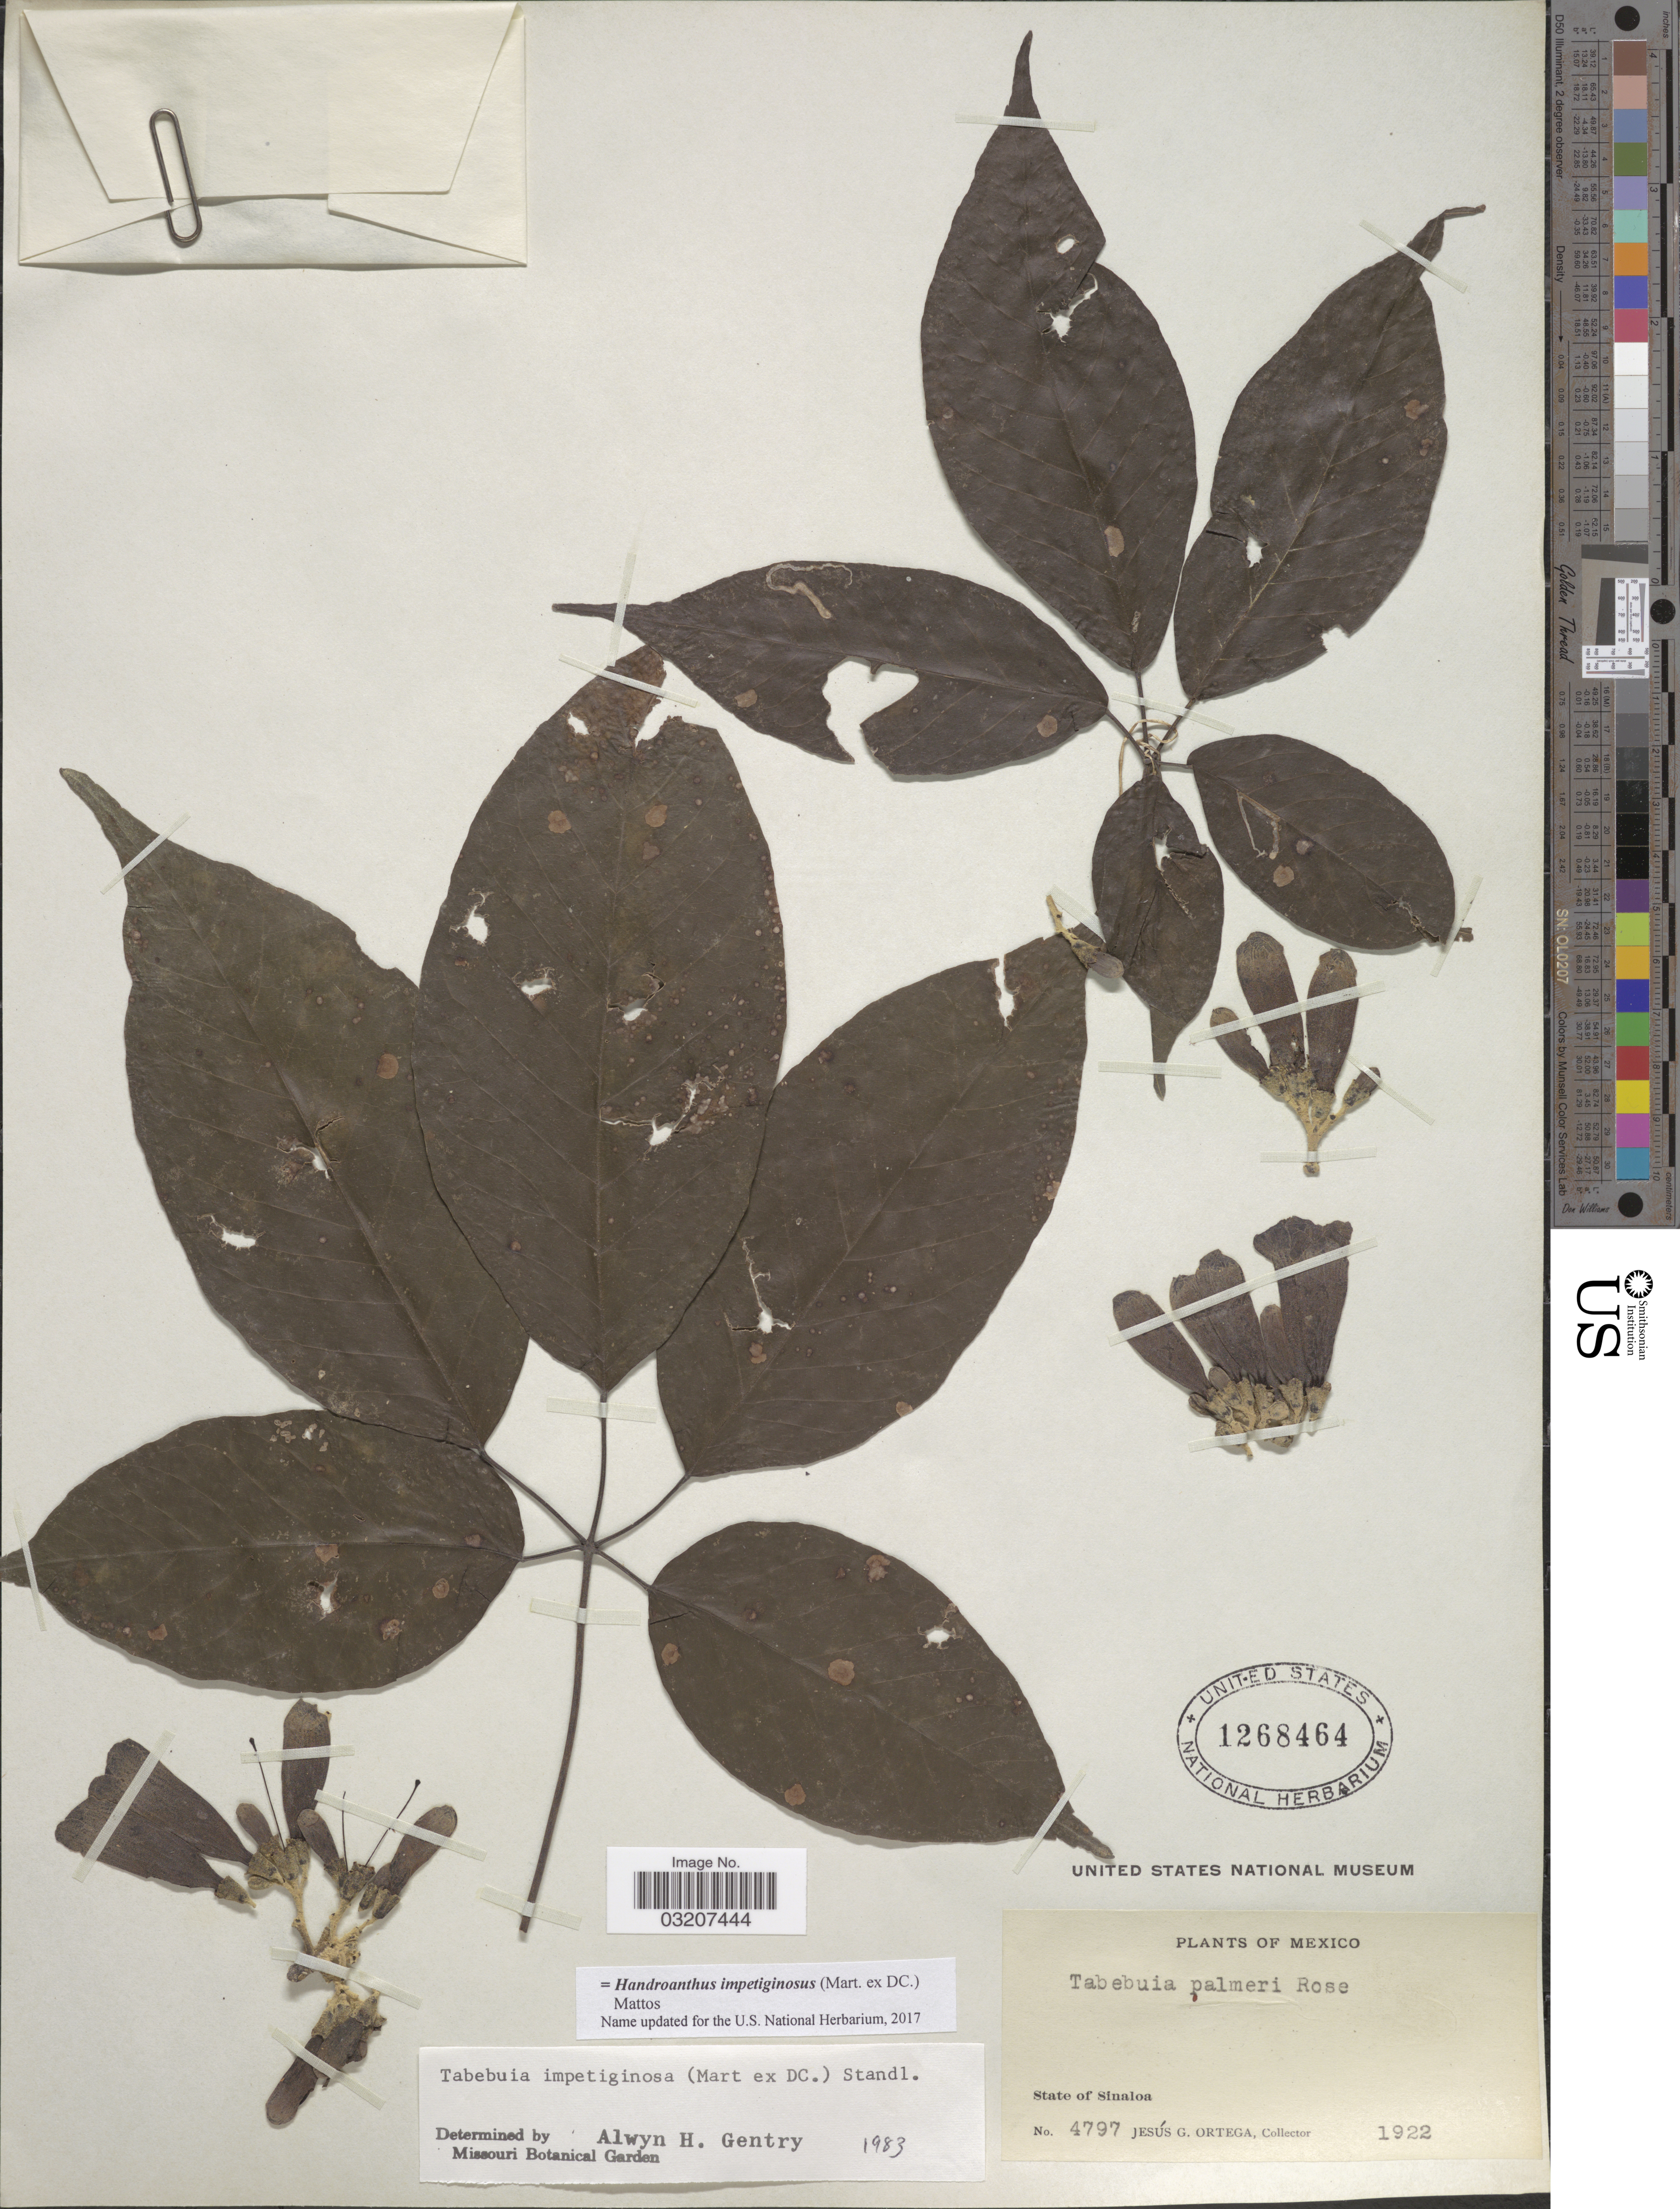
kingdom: Plantae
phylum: Tracheophyta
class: Magnoliopsida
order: Lamiales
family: Bignoniaceae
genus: Handroanthus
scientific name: Handroanthus impetiginosus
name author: (Mart. ex DC.) Mattos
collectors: J. Ortega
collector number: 4797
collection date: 1922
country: Mexico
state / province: Sinaloa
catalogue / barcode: US 1268464